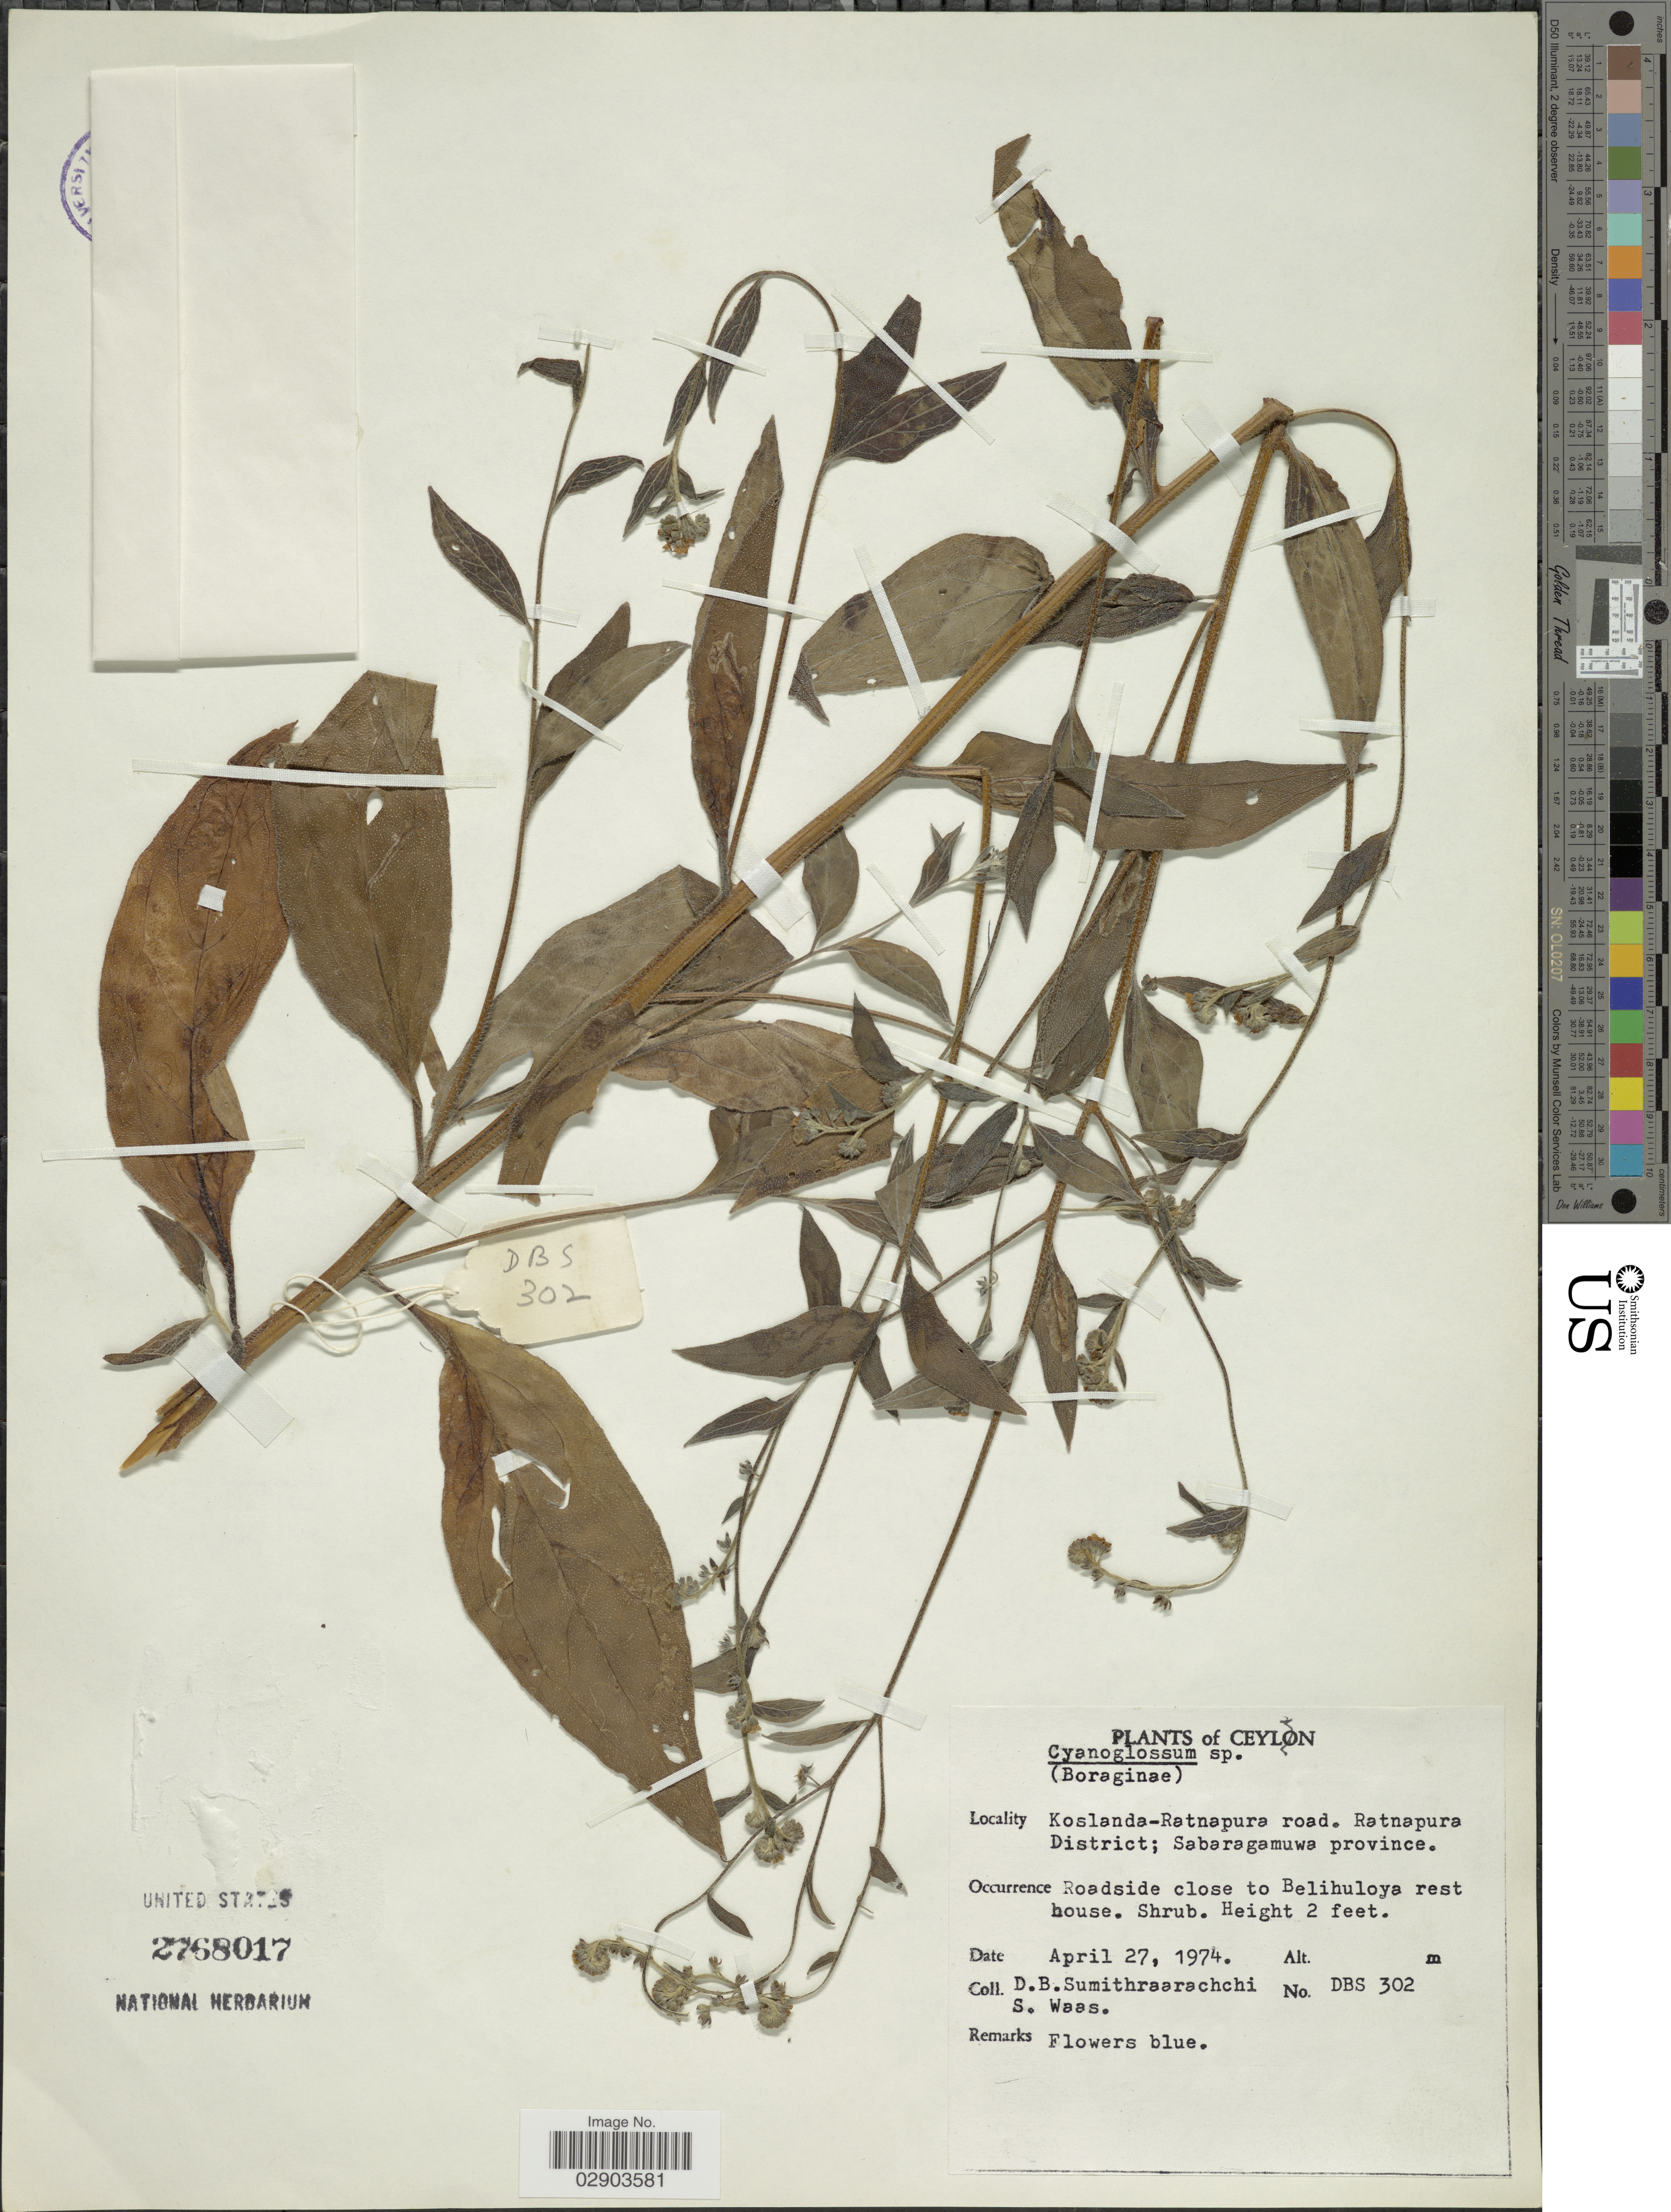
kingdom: Plantae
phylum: Tracheophyta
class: Magnoliopsida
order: Boraginales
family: Boraginaceae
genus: Cynoglossum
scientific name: Cynoglossum sp.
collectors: D. B. Sumithraarachchi & S. Waas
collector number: BDS 302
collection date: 1974-04-27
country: Sri Lanka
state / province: Sabaragamuwa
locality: Ceylon, Koslanda-Ratnapura road, Ratnapura District; Sabaragamuwa province, Roadside close to Belihuloya rest house.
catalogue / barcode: US 2768017